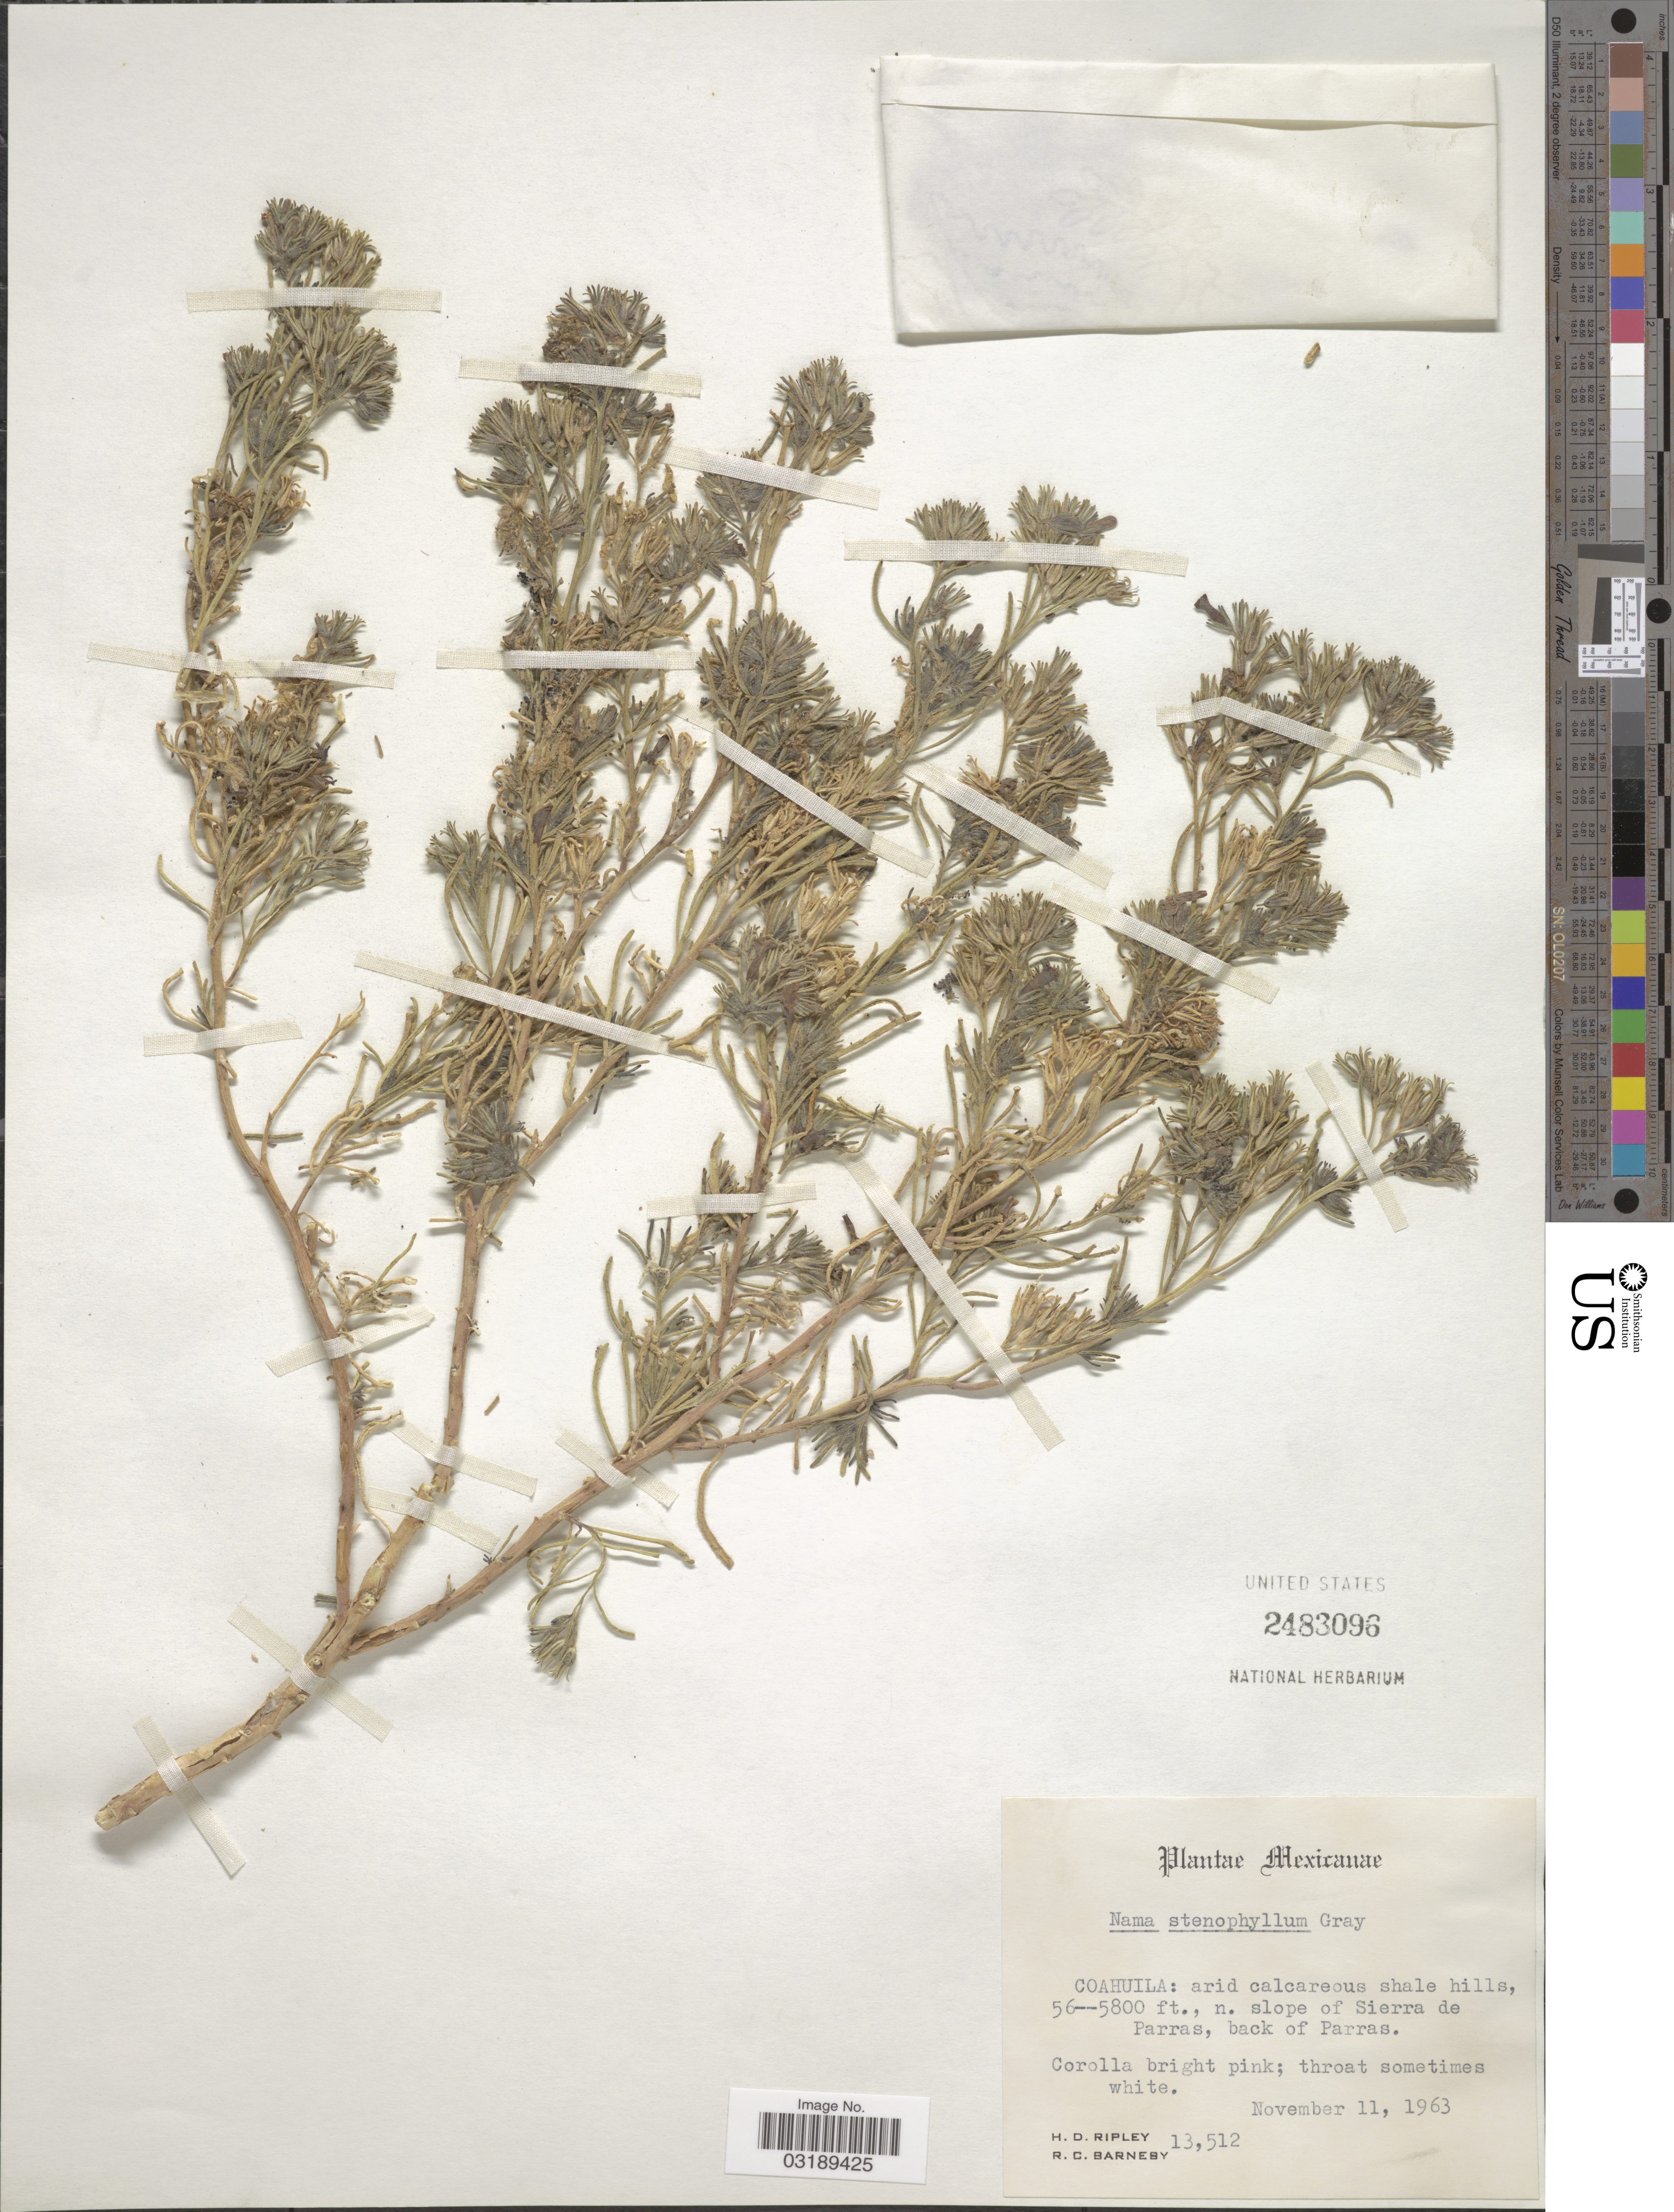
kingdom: Plantae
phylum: Tracheophyta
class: Magnoliopsida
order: Boraginales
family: Namaceae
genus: Nama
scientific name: Nama stenophylla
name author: A. Gray in Hemsl.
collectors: H. Ripley & R. C. Barneby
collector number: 13512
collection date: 1963-11-11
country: Mexico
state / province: Coahuila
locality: Arid calcareous shale hills, n. slope of Sierra de Parras, back of Parras.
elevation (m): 1707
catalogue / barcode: US 2483096